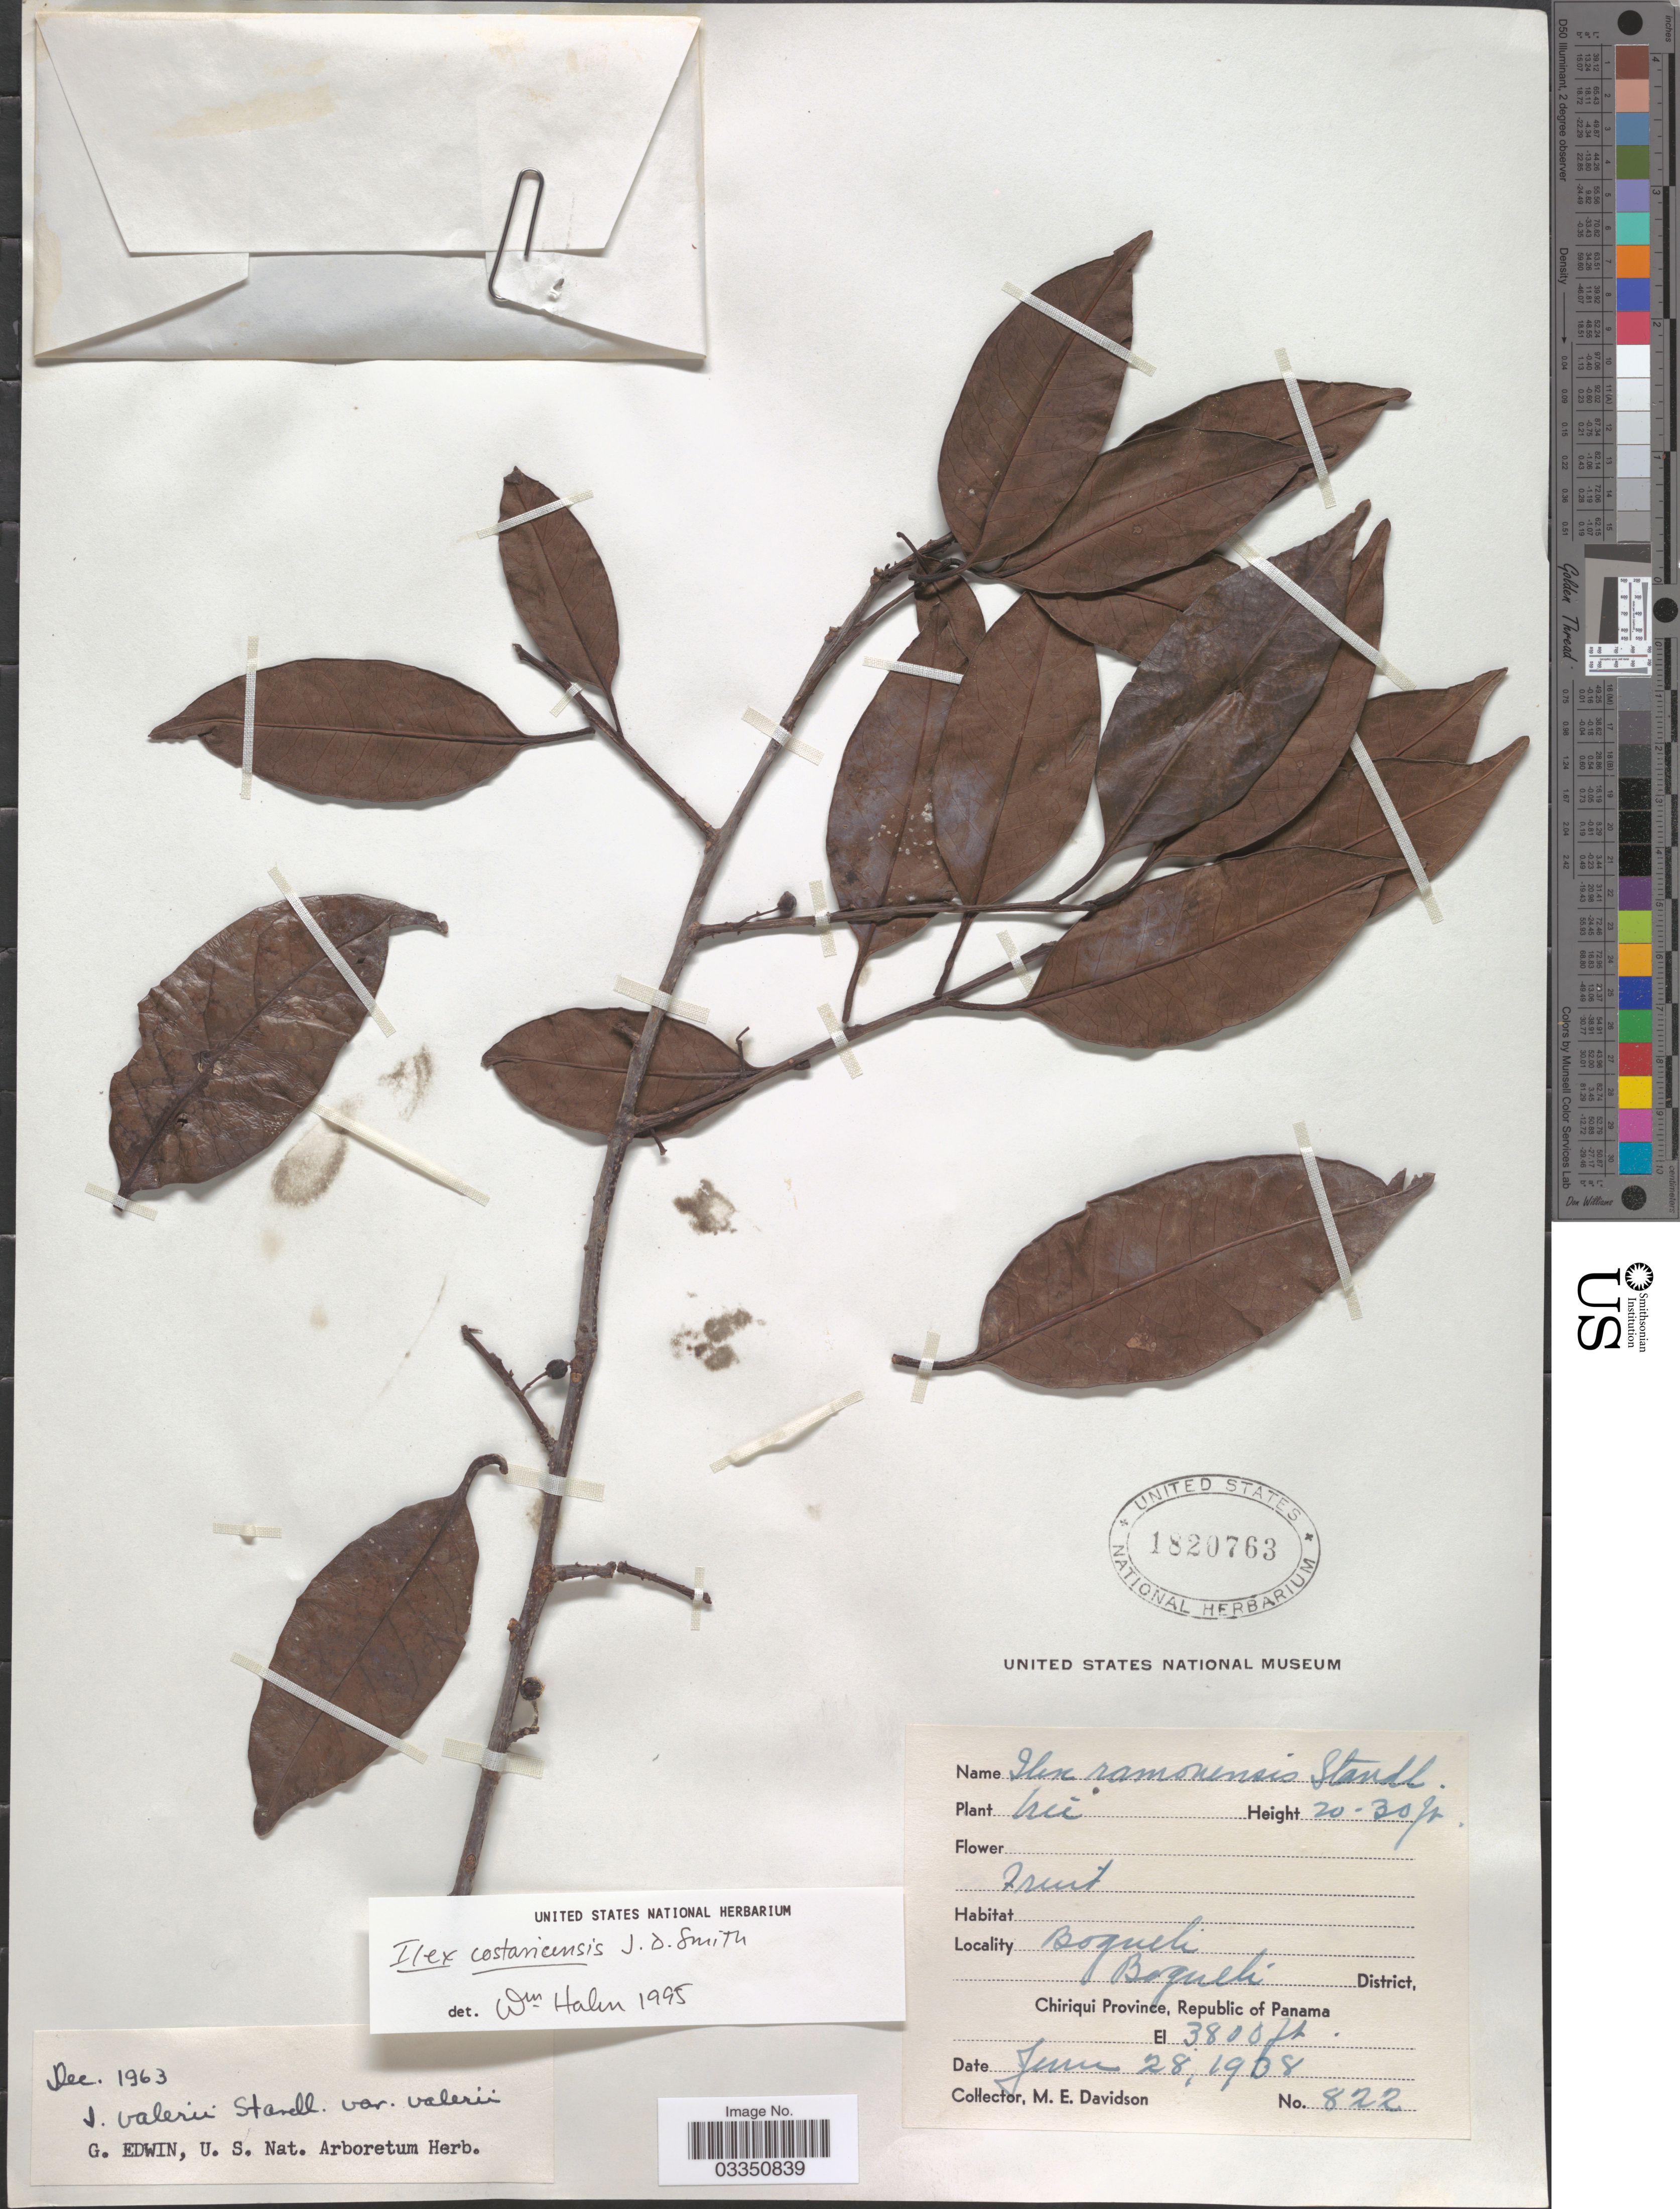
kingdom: Plantae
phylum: Tracheophyta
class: Magnoliopsida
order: Aquifoliales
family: Aquifoliaceae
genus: Ilex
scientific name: Ilex costaricensis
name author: Donn. Sm.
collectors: M. E. Davidson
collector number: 822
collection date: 1938-06-28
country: Panama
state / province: Chiriqui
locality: Boqueté, Boqueté District.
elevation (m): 1158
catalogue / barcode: US 1820763